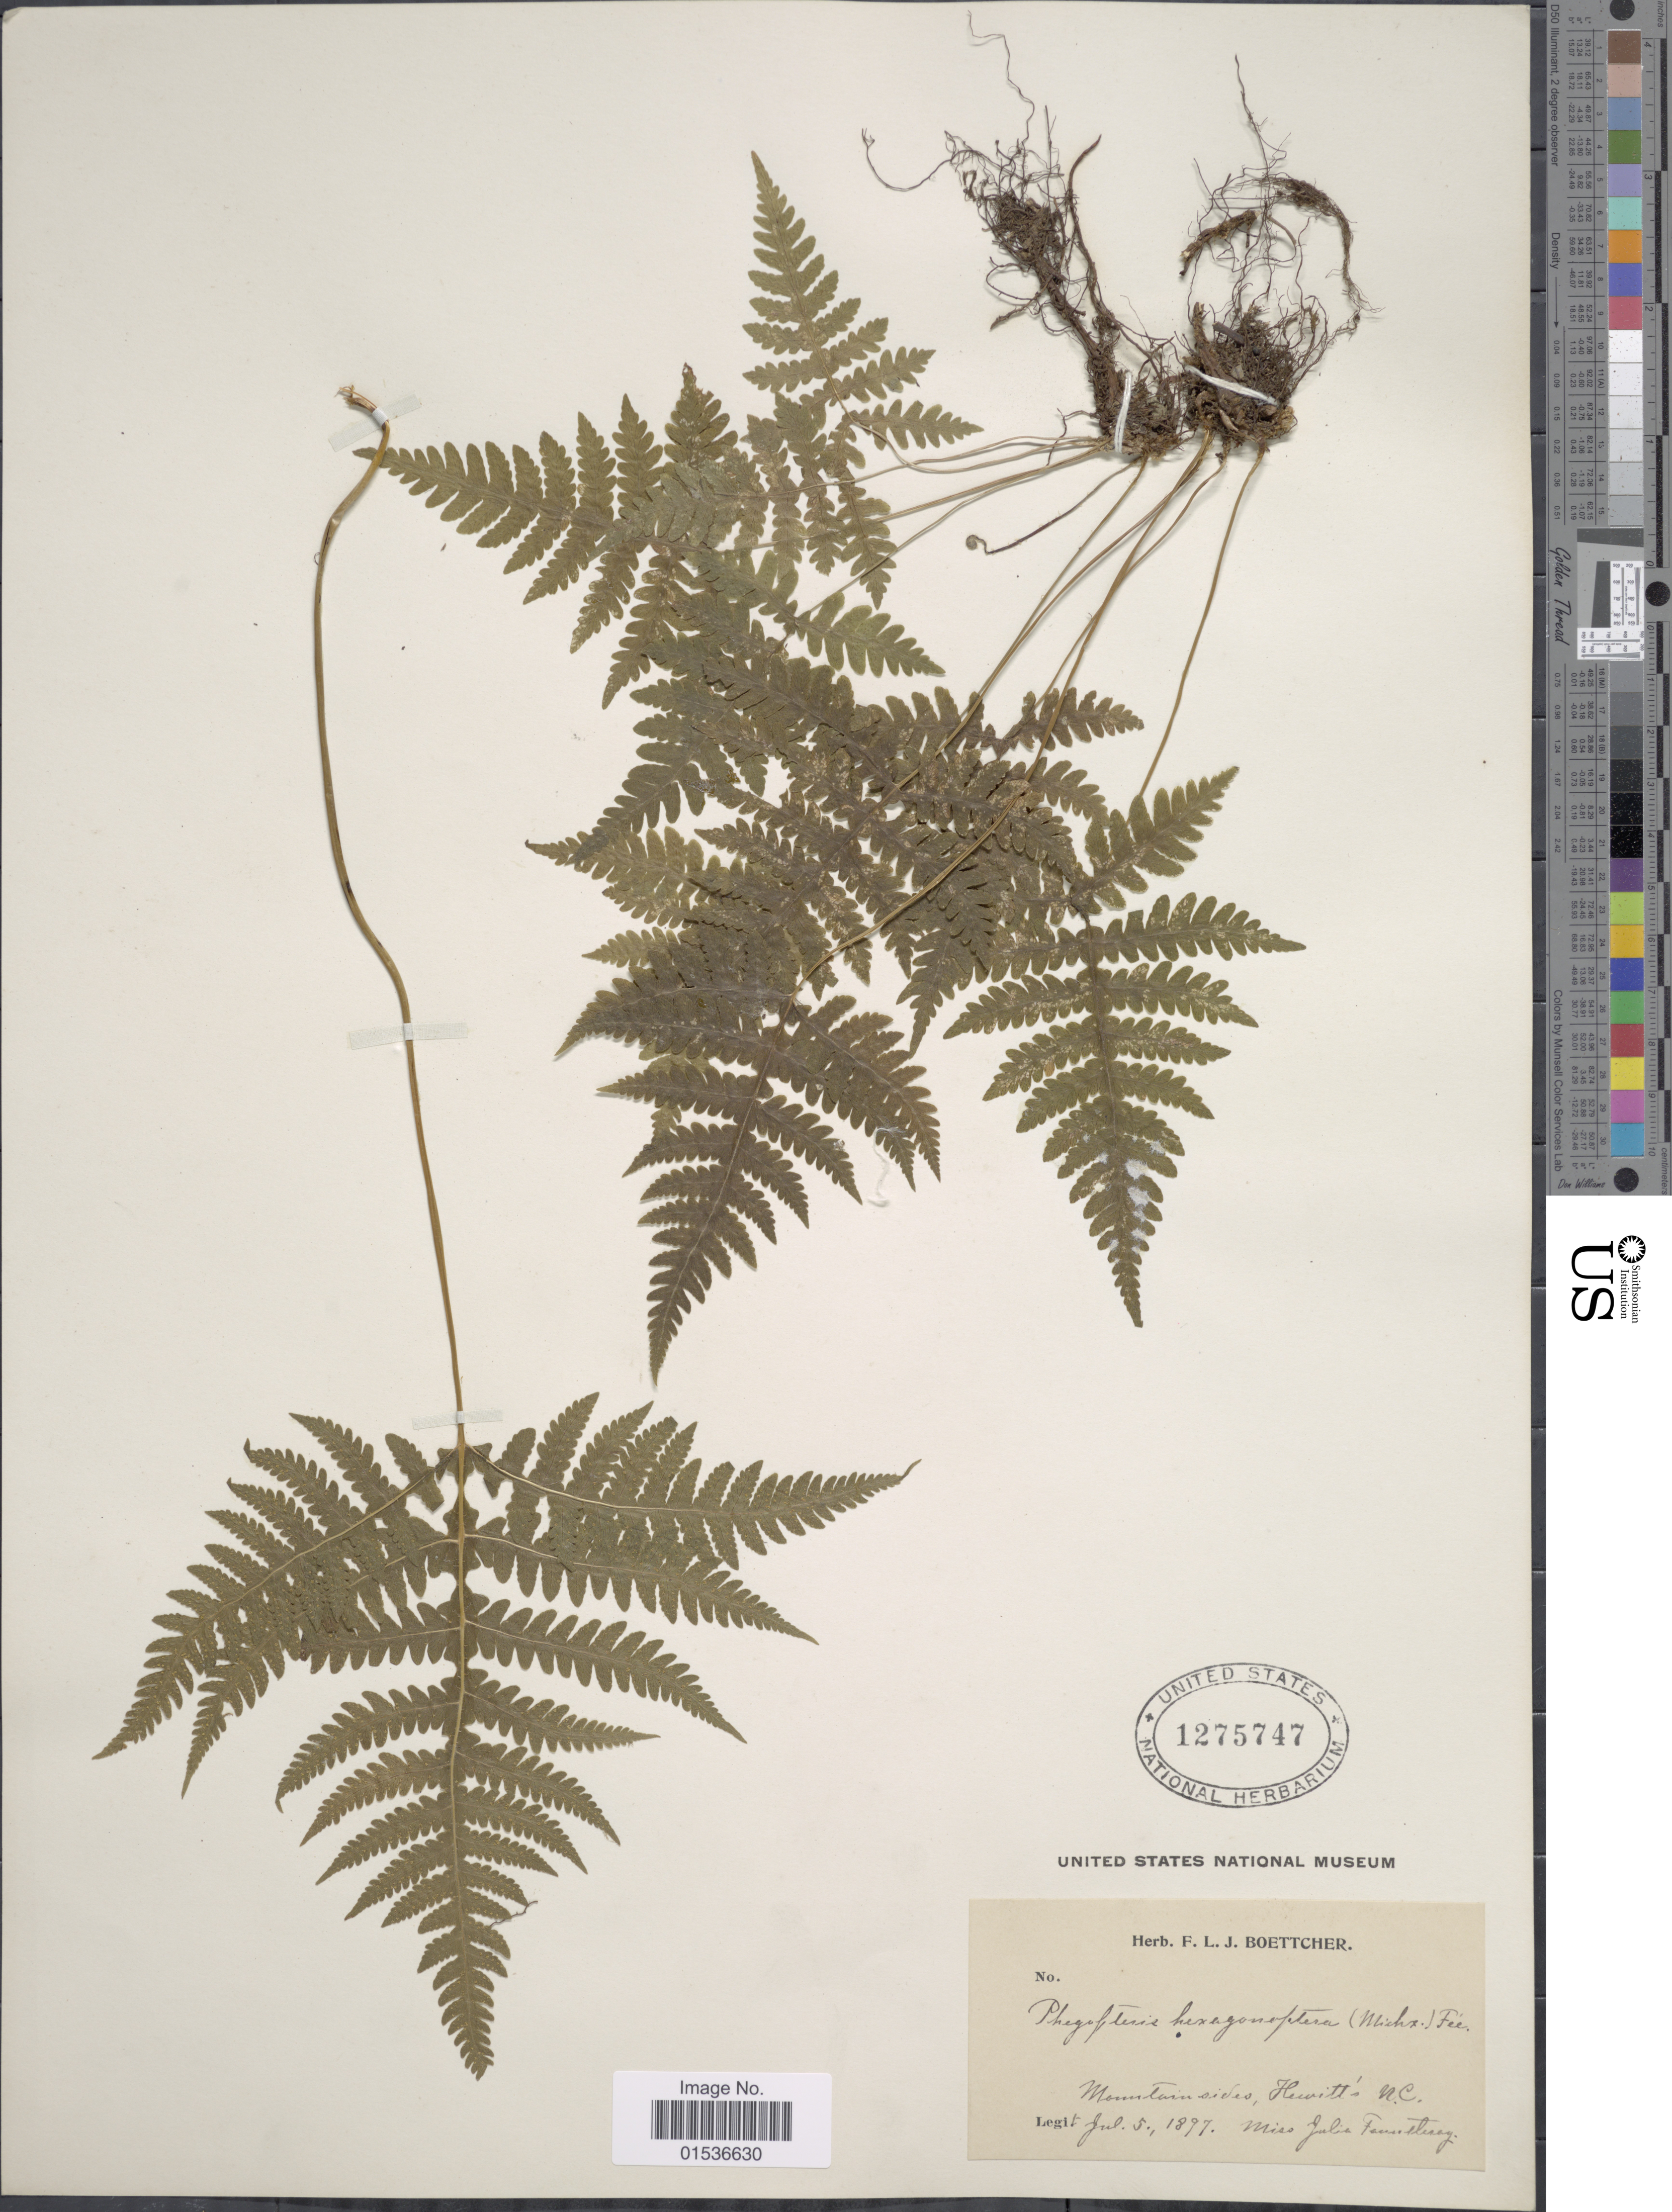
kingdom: Plantae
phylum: Tracheophyta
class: Polypodiopsida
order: Polypodiales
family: Thelypteridaceae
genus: Phegopteris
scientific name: Phegopteris hexagonoptera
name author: (Michx.) Fée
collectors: J. Fauntleroy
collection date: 1897-07-05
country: United States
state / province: North Carolina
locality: Mountain sides, Hewitt's N.C.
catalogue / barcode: US 1275747